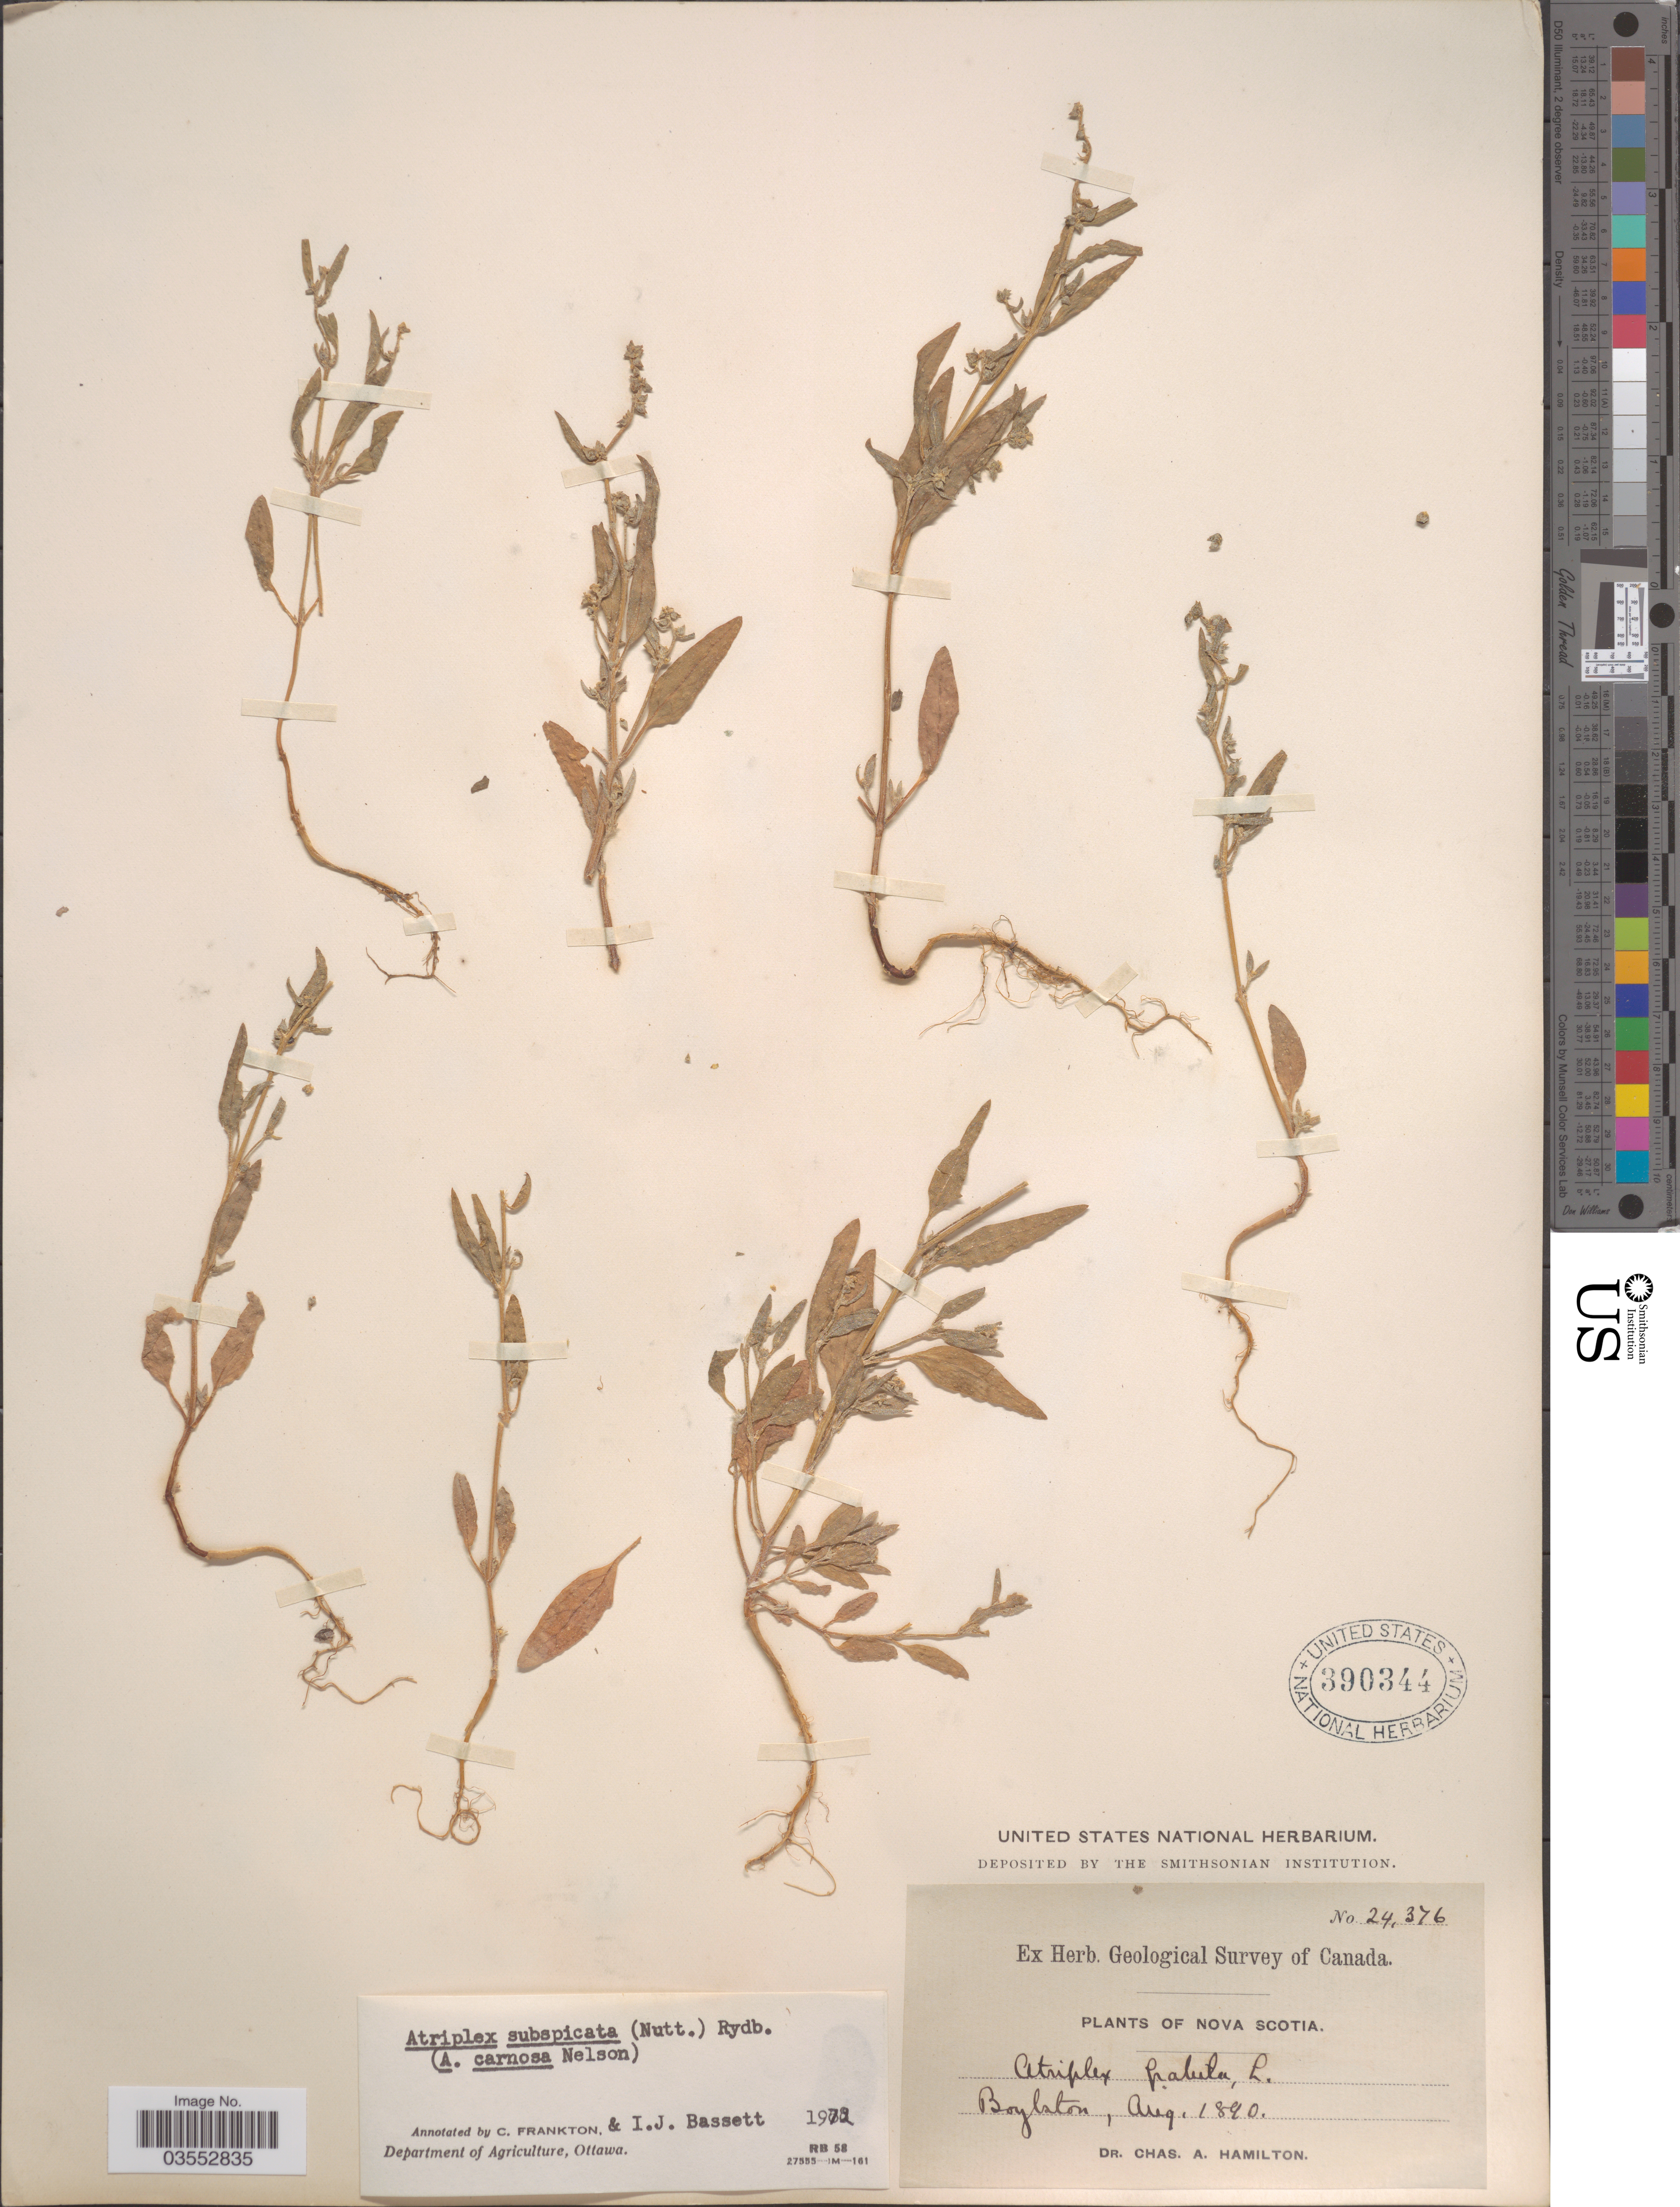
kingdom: Plantae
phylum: Tracheophyta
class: Magnoliopsida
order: Caryophyllales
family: Amaranthaceae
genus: Atriplex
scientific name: Atriplex subspicata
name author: (Nutt.) Rydb.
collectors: C. A. Hamilton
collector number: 24376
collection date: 1890-08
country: Canada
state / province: Nova Scotia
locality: Boylston.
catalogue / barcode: US 390344